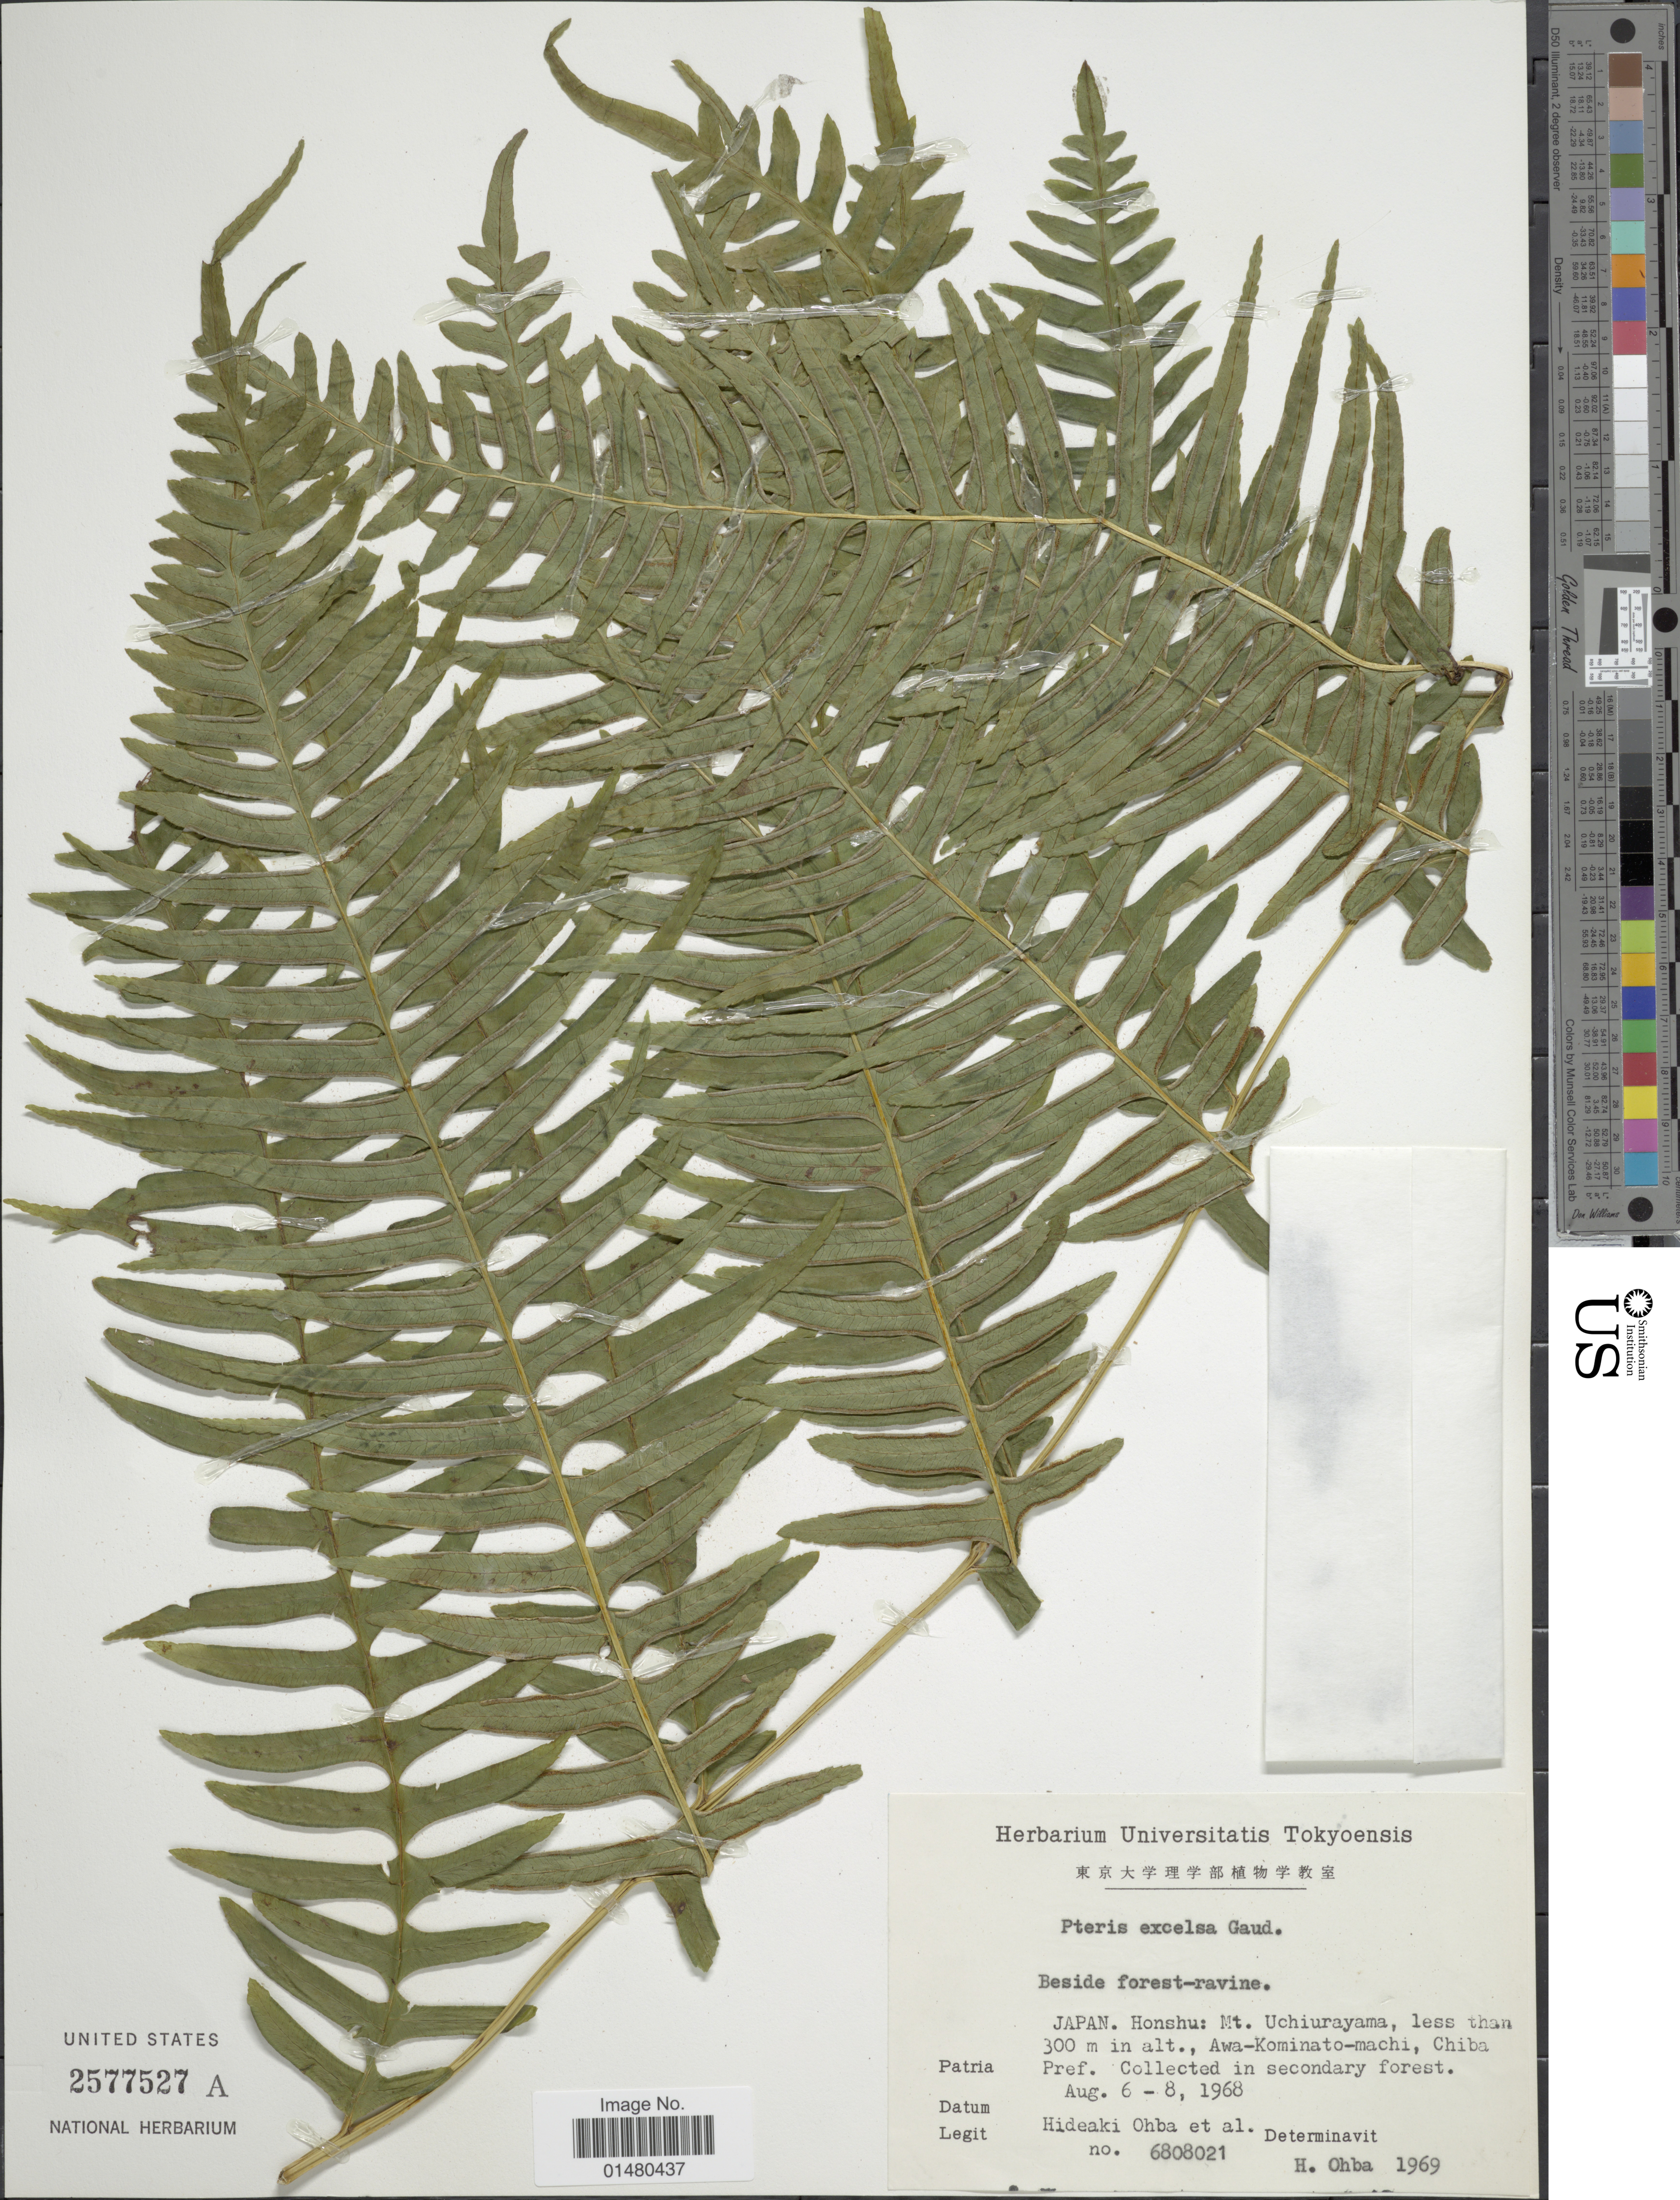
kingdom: Plantae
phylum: Tracheophyta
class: Polypodiopsida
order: Polypodiales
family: Pteridaceae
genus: Pteris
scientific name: Pteris excelsa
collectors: H. Ohba & et al.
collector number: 6808021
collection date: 1968-08-06/1968-08-08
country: Japan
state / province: Tiba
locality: Honshu: Mt. Uchiurayam, Awa-Kominato, Chiba Pref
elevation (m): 300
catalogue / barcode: US 2577527A